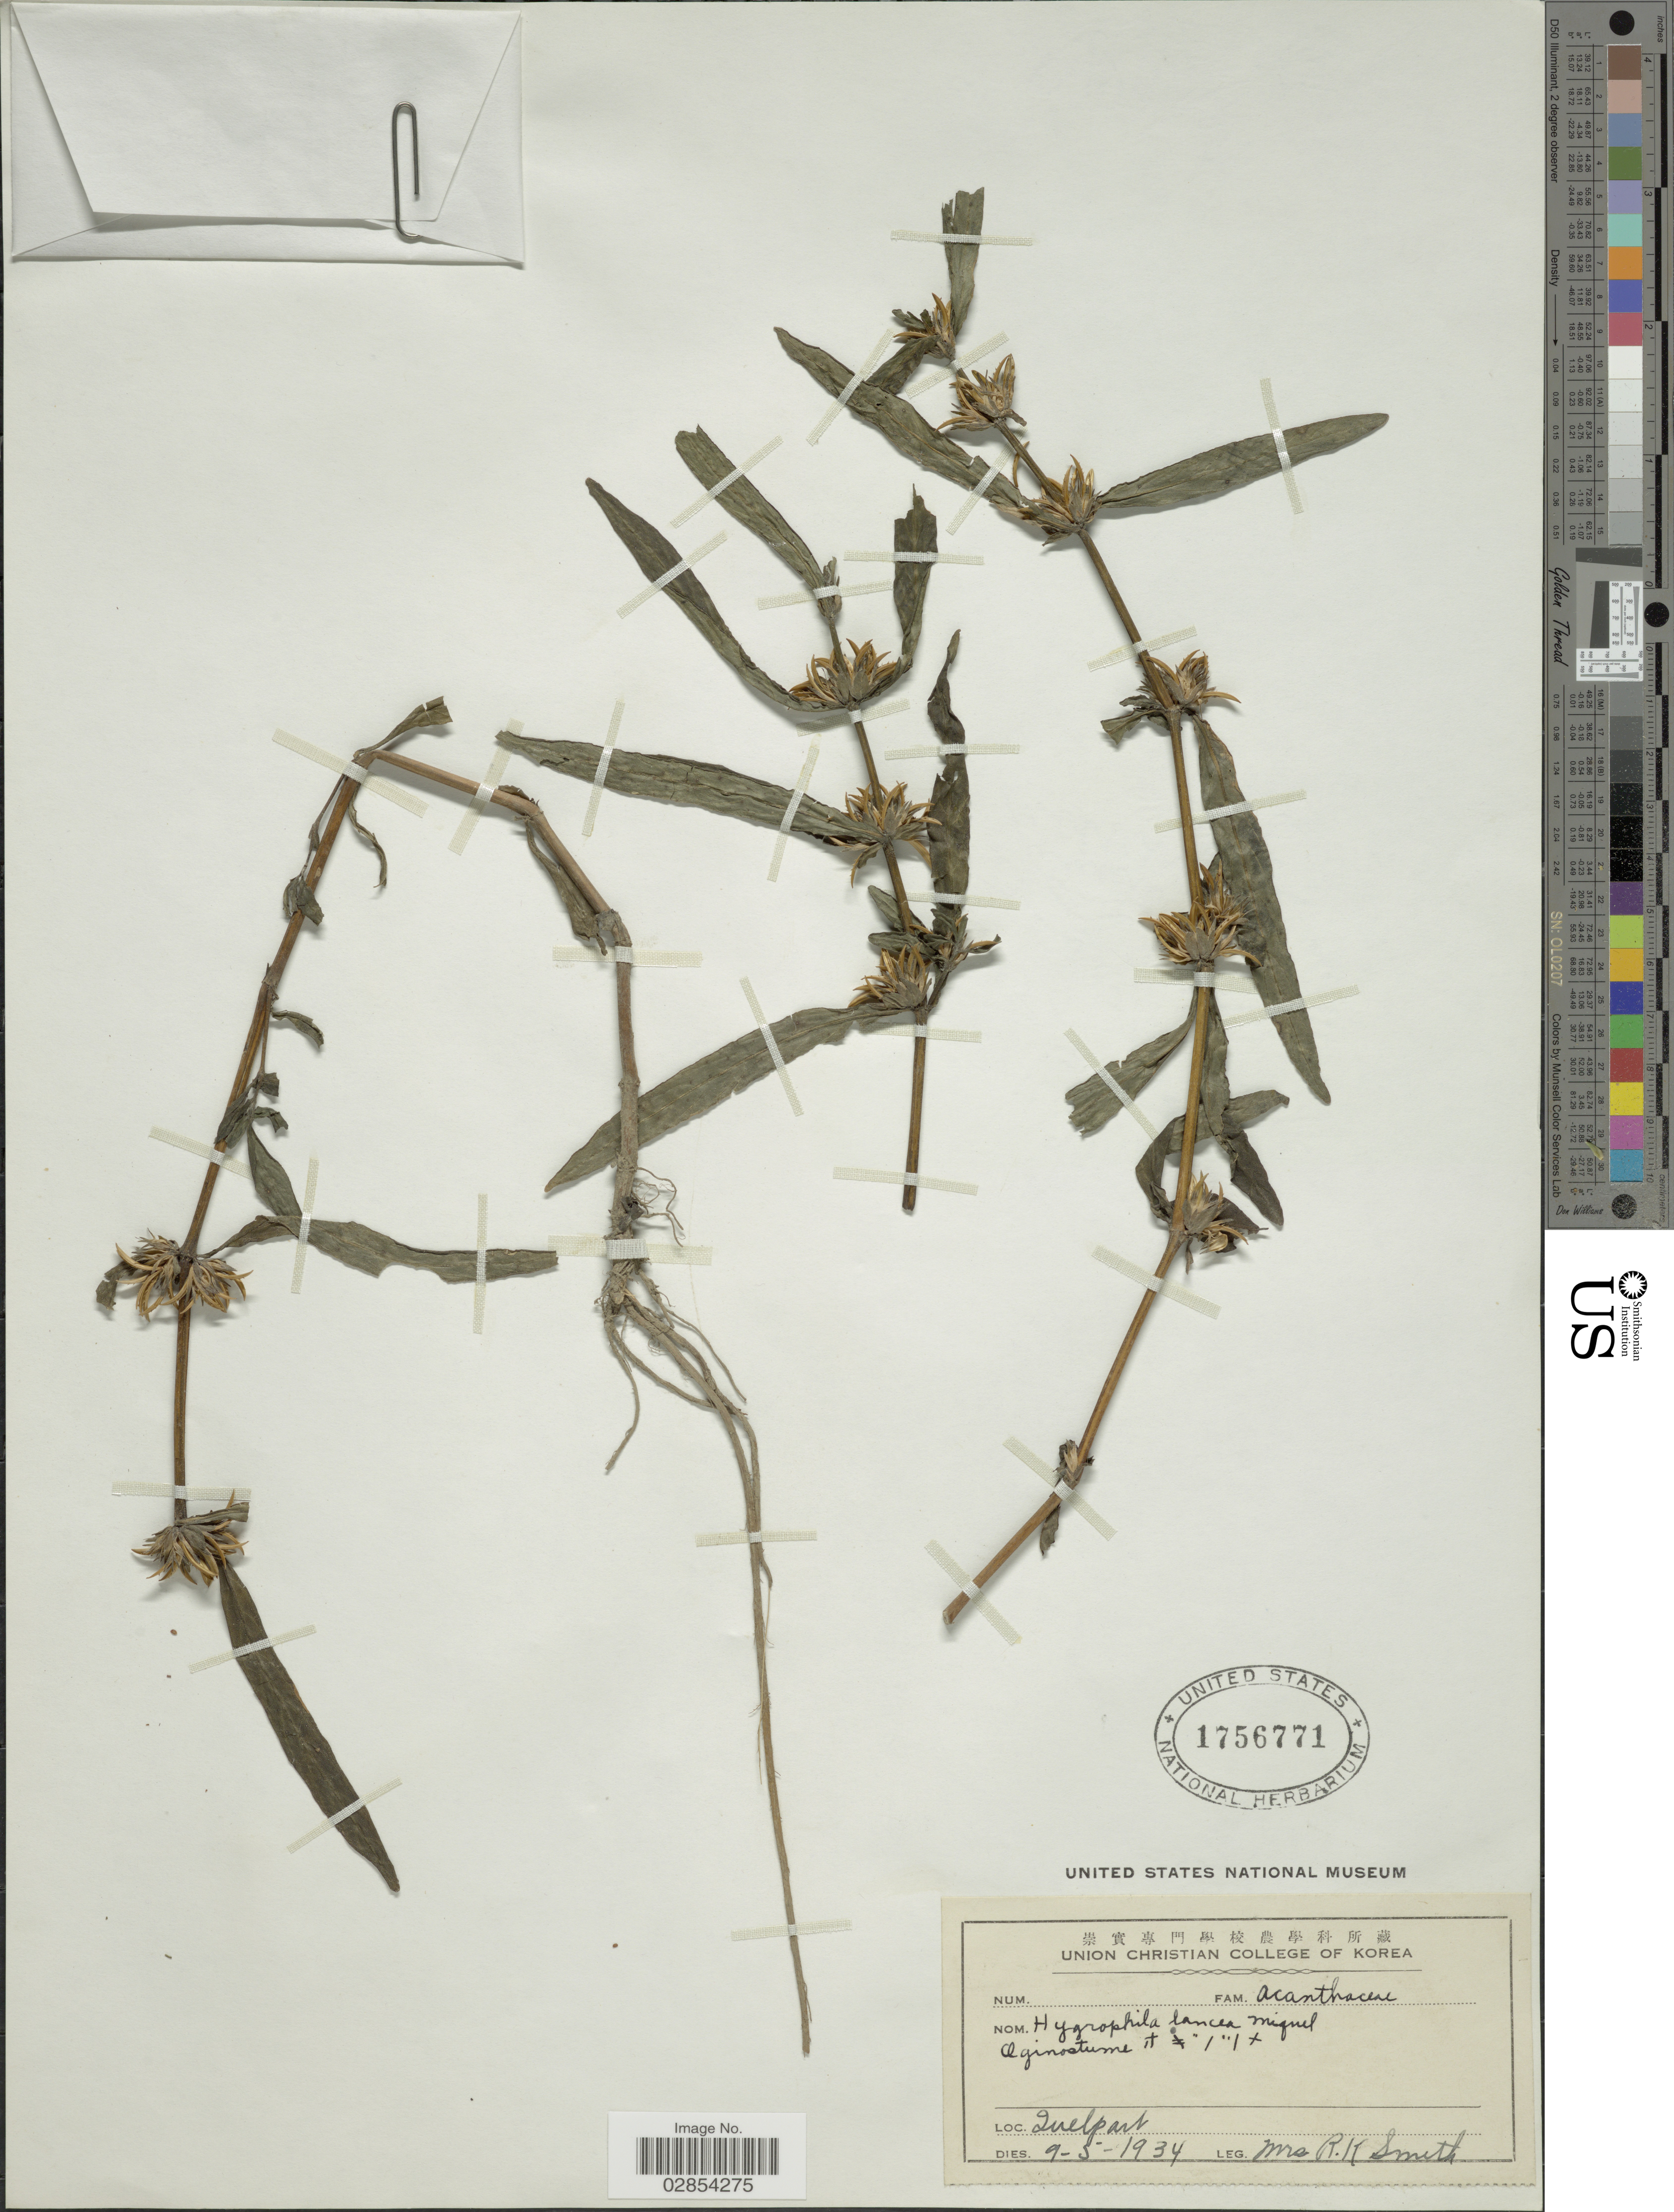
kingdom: Plantae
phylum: Tracheophyta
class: Magnoliopsida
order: Lamiales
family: Acanthaceae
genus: Hygrophila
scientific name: Hygrophila lancea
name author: Miq.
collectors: Mrs. R. K. Smith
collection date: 1934-05-09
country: South Korea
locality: Quelpart.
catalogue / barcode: US 1756771